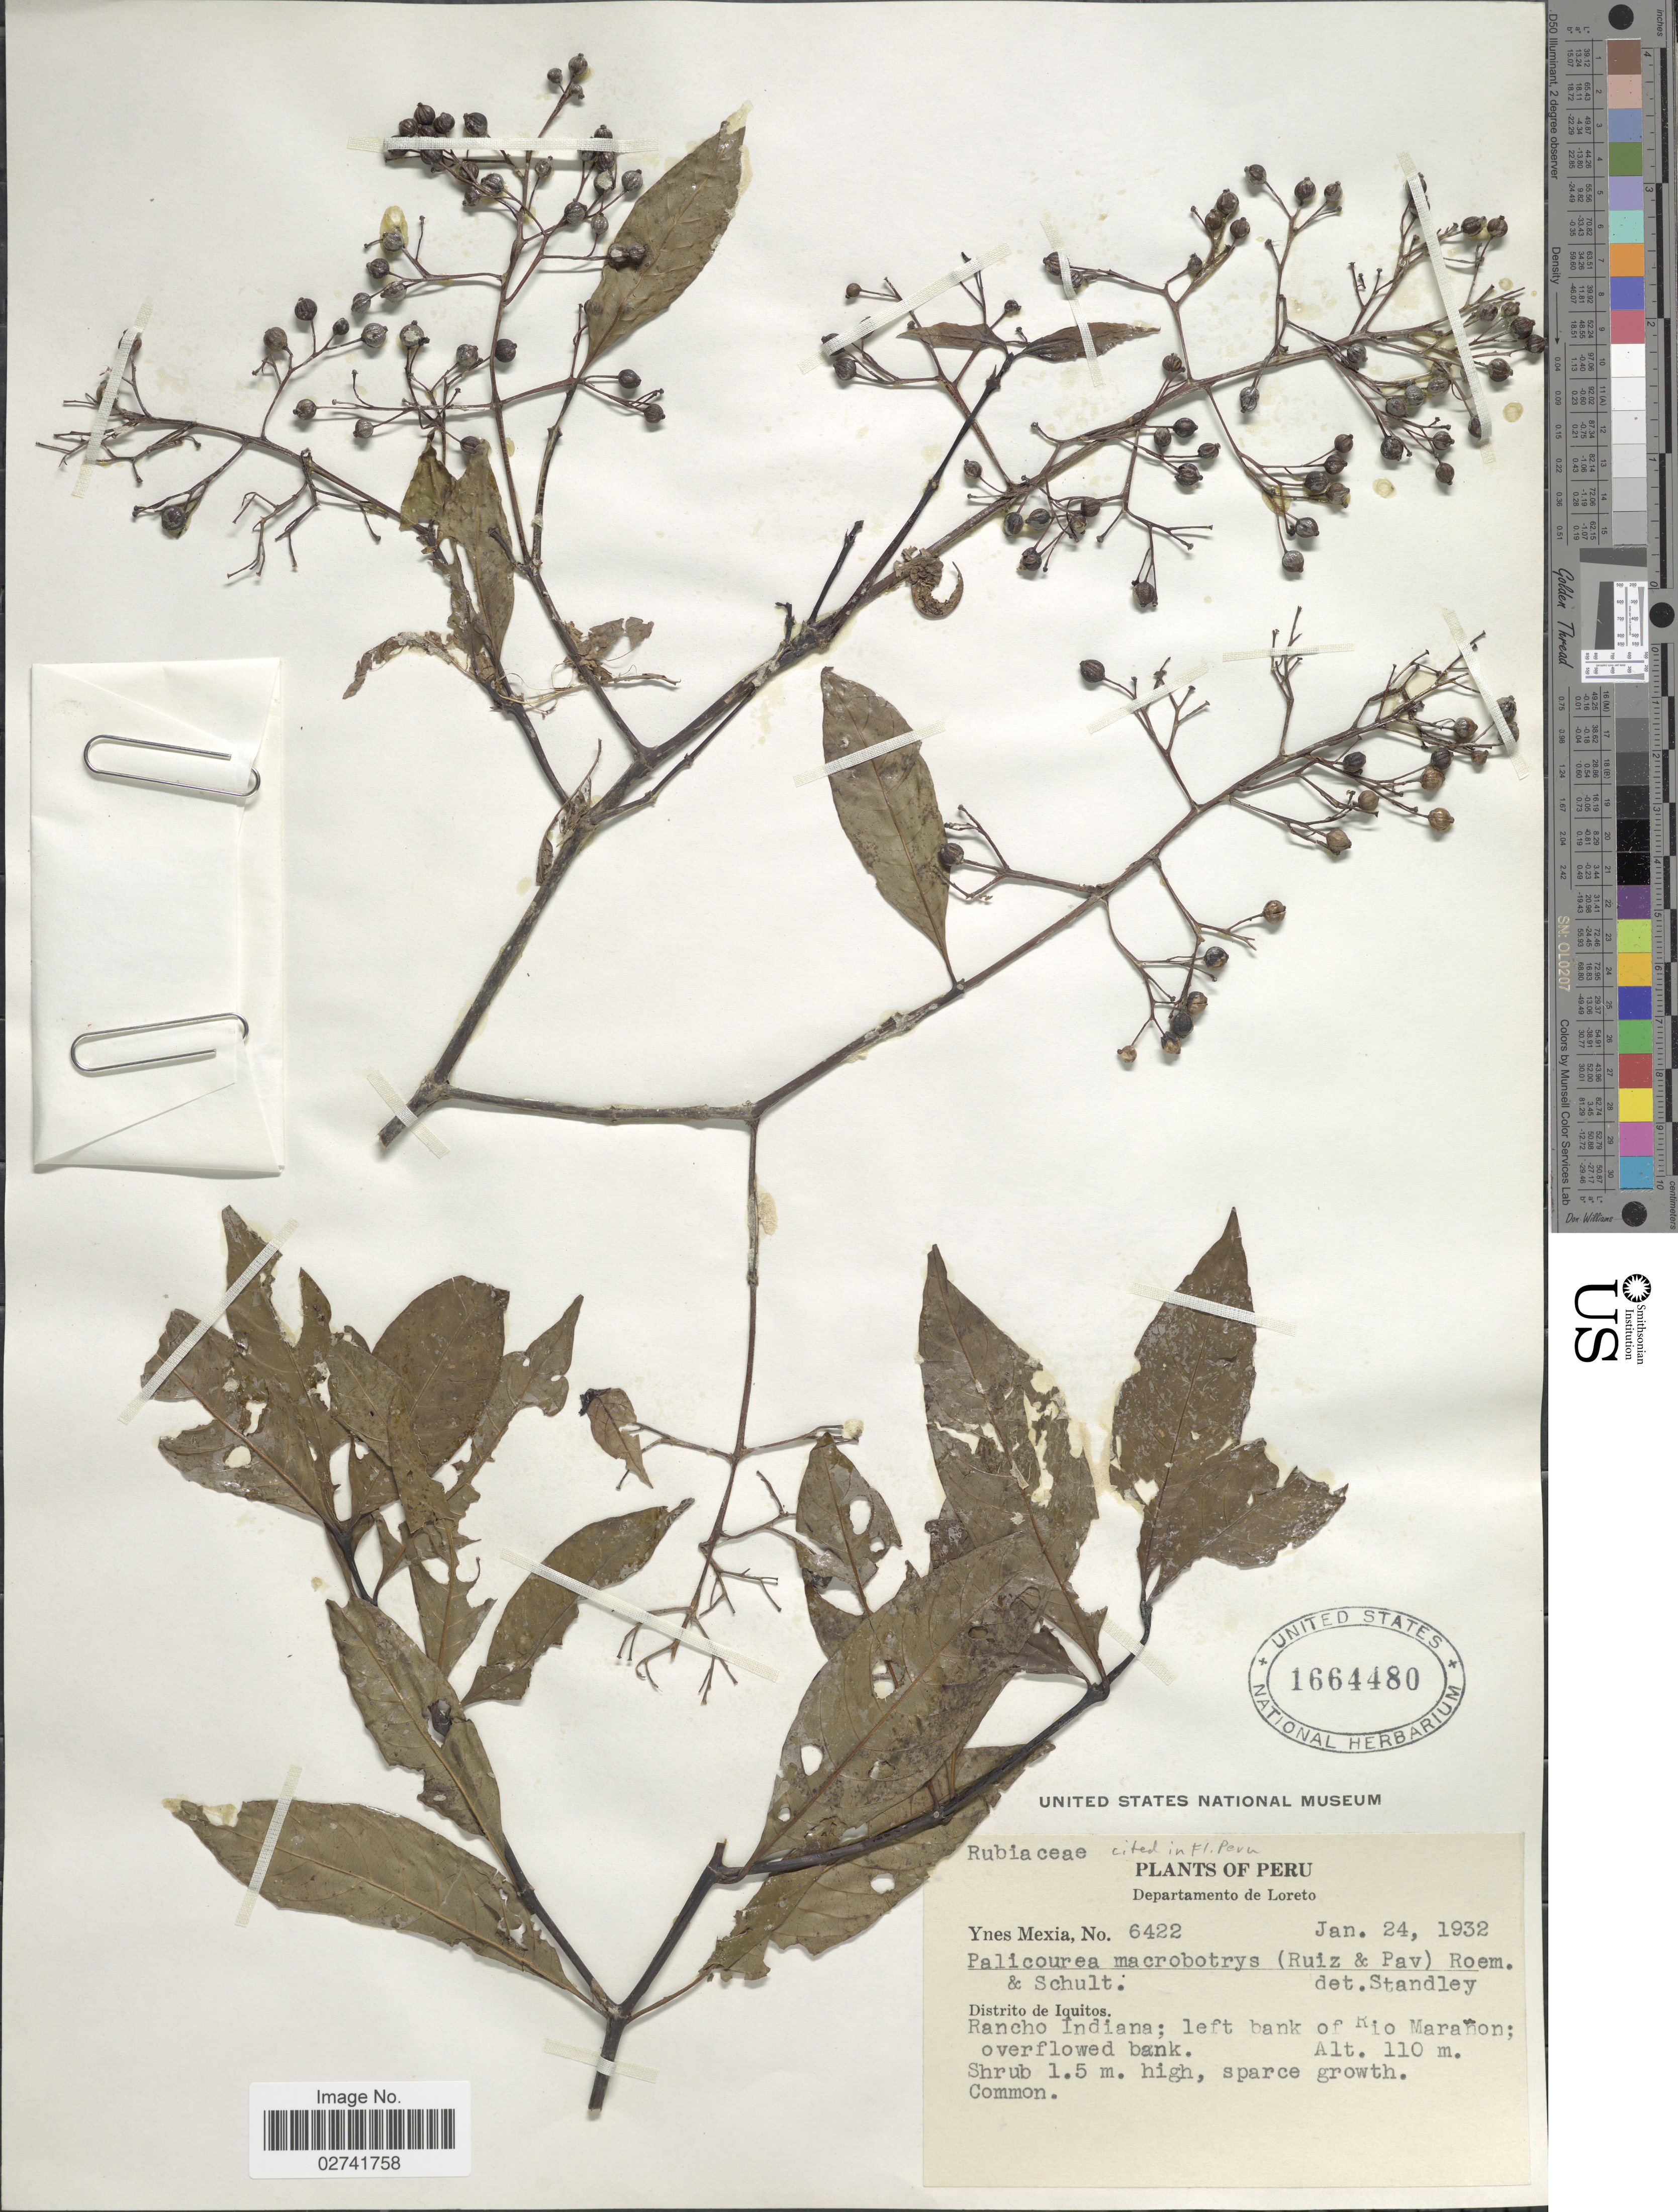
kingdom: Plantae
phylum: Tracheophyta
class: Magnoliopsida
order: Gentianales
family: Rubiaceae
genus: Palicourea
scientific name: Palicourea macrobotrys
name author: (Ruiz & Pav.) Schult.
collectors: Y. Mexia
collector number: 6422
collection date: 1932-01-24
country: Peru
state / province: Loreto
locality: Departamento de Loreto. Distrito de Iquitos. Rancho Indiana; left bank of Rio Maranon.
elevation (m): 110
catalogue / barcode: US 1664480